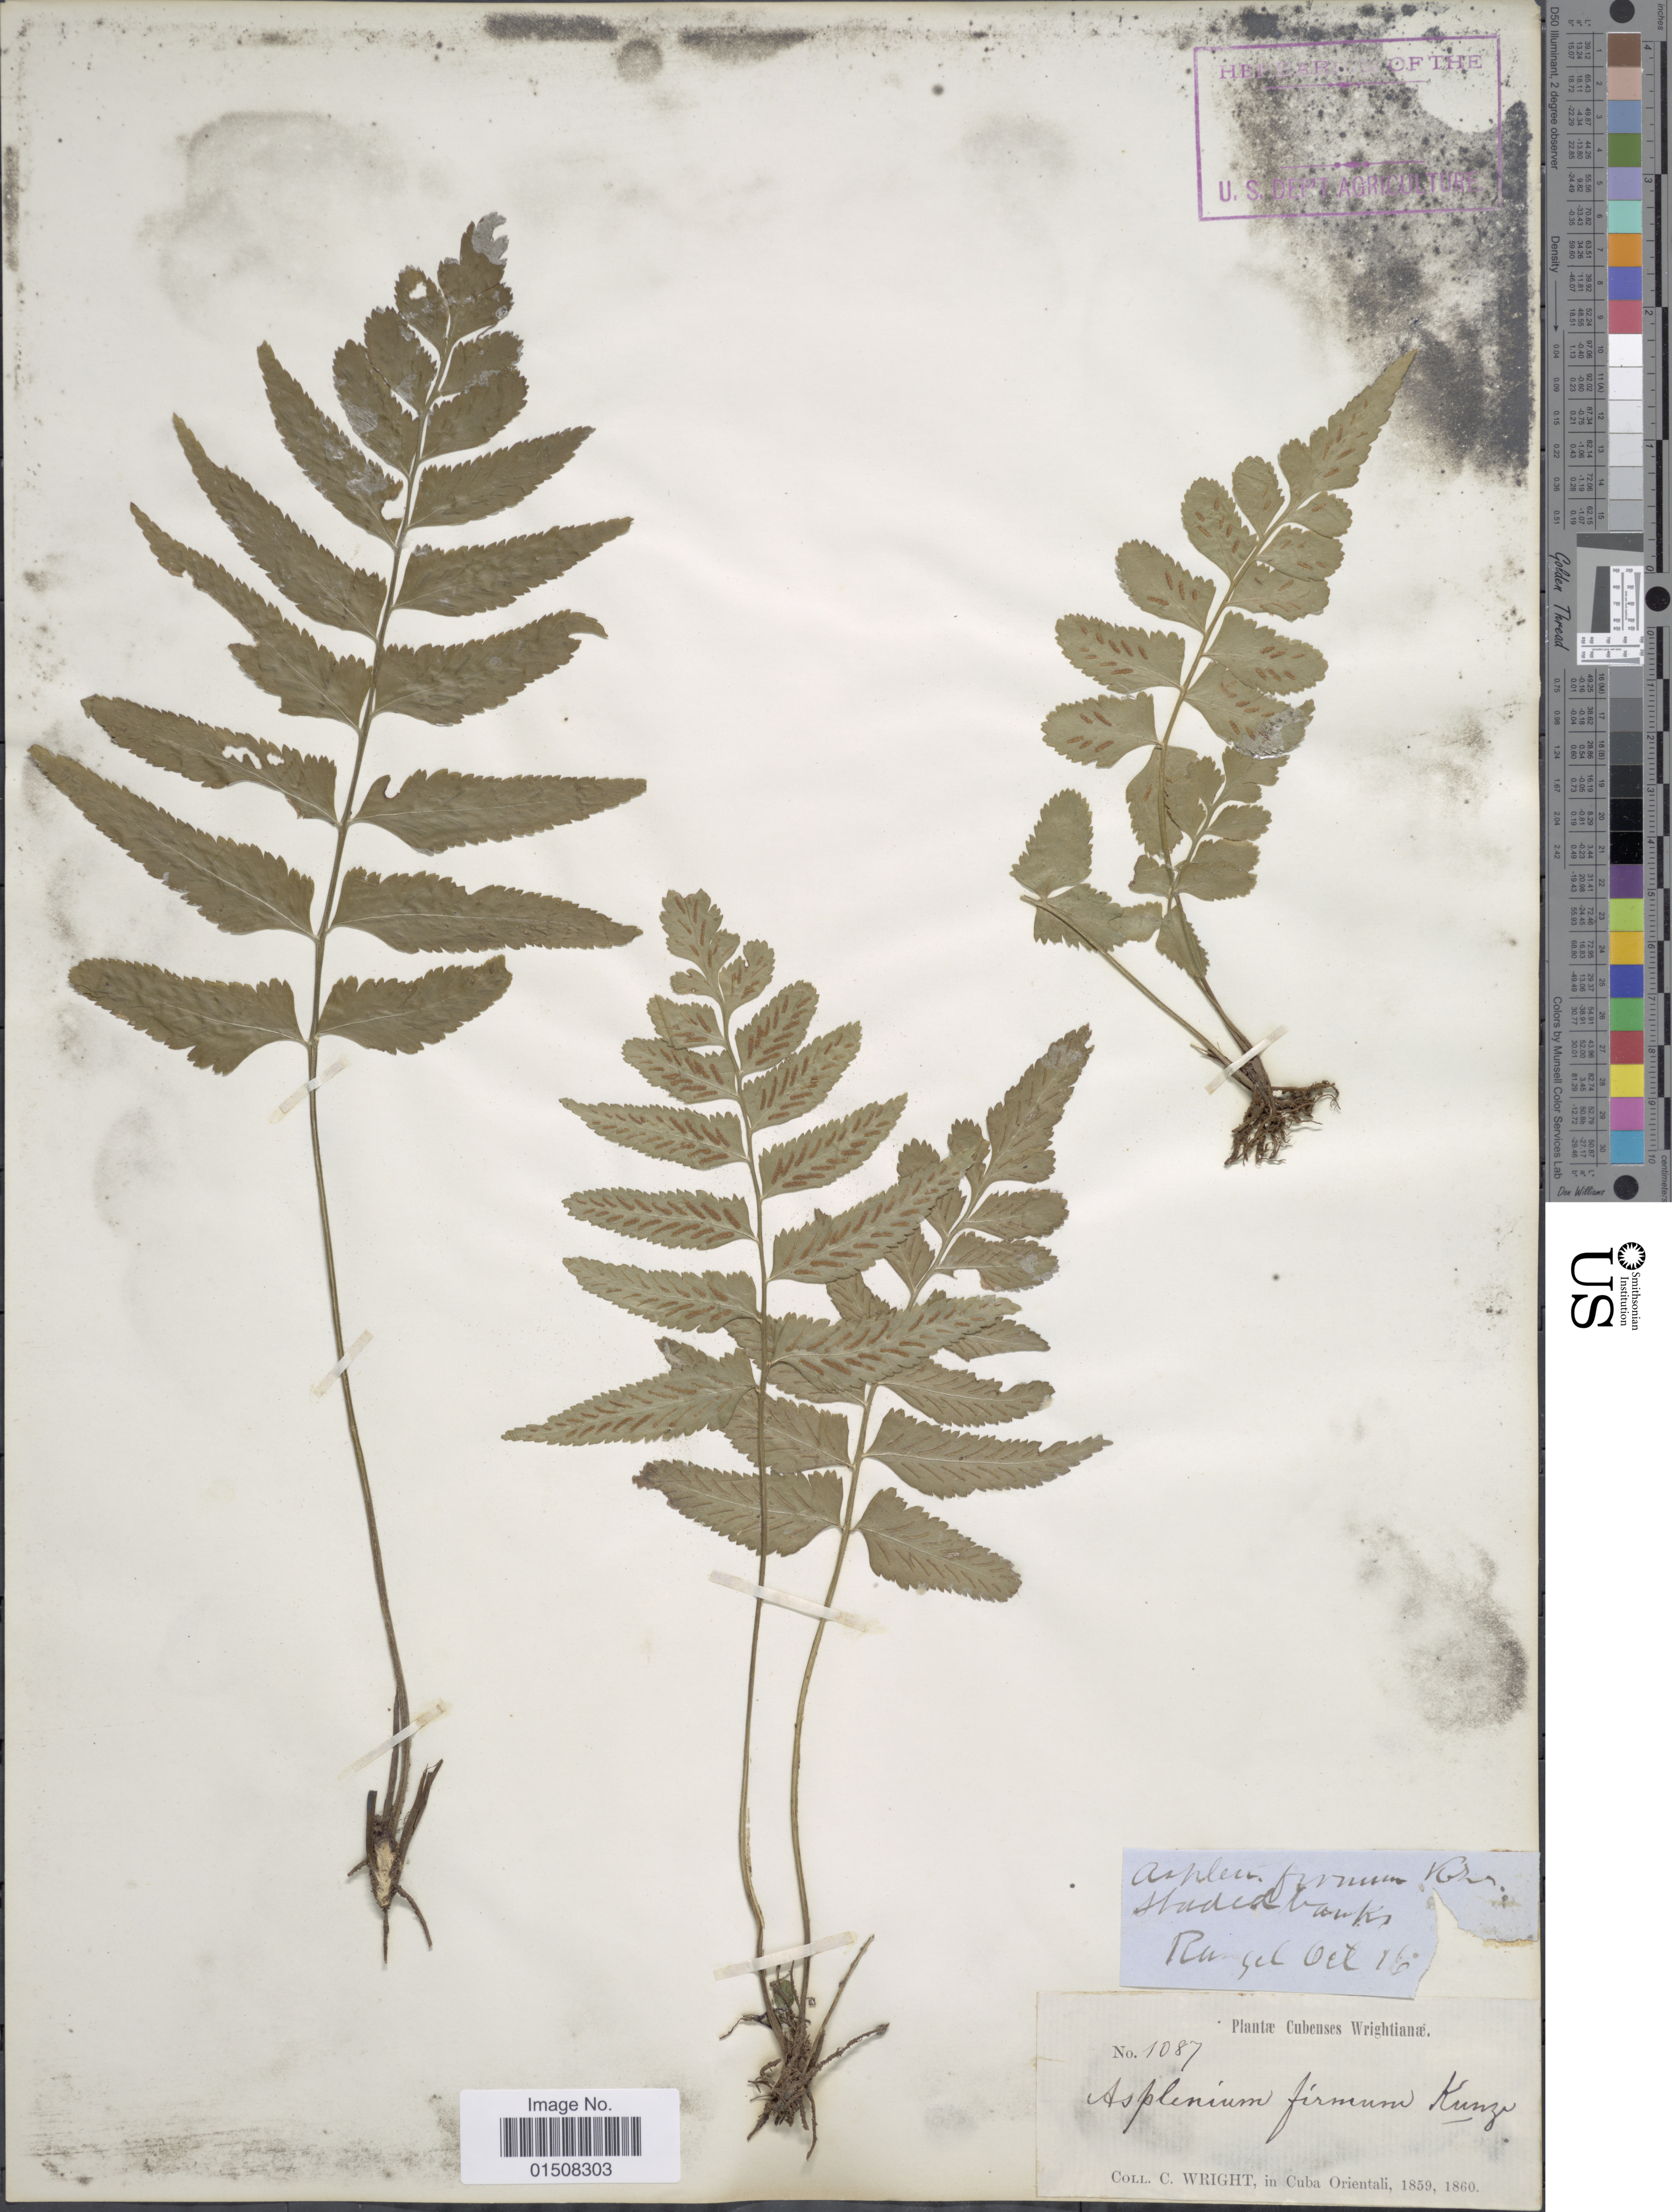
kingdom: Plantae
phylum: Tracheophyta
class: Polypodiopsida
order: Polypodiales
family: Aspleniaceae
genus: Asplenium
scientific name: Asplenium abscissum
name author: Willd.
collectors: C. Wright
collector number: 1087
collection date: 1859/1860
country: Cuba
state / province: Oriente